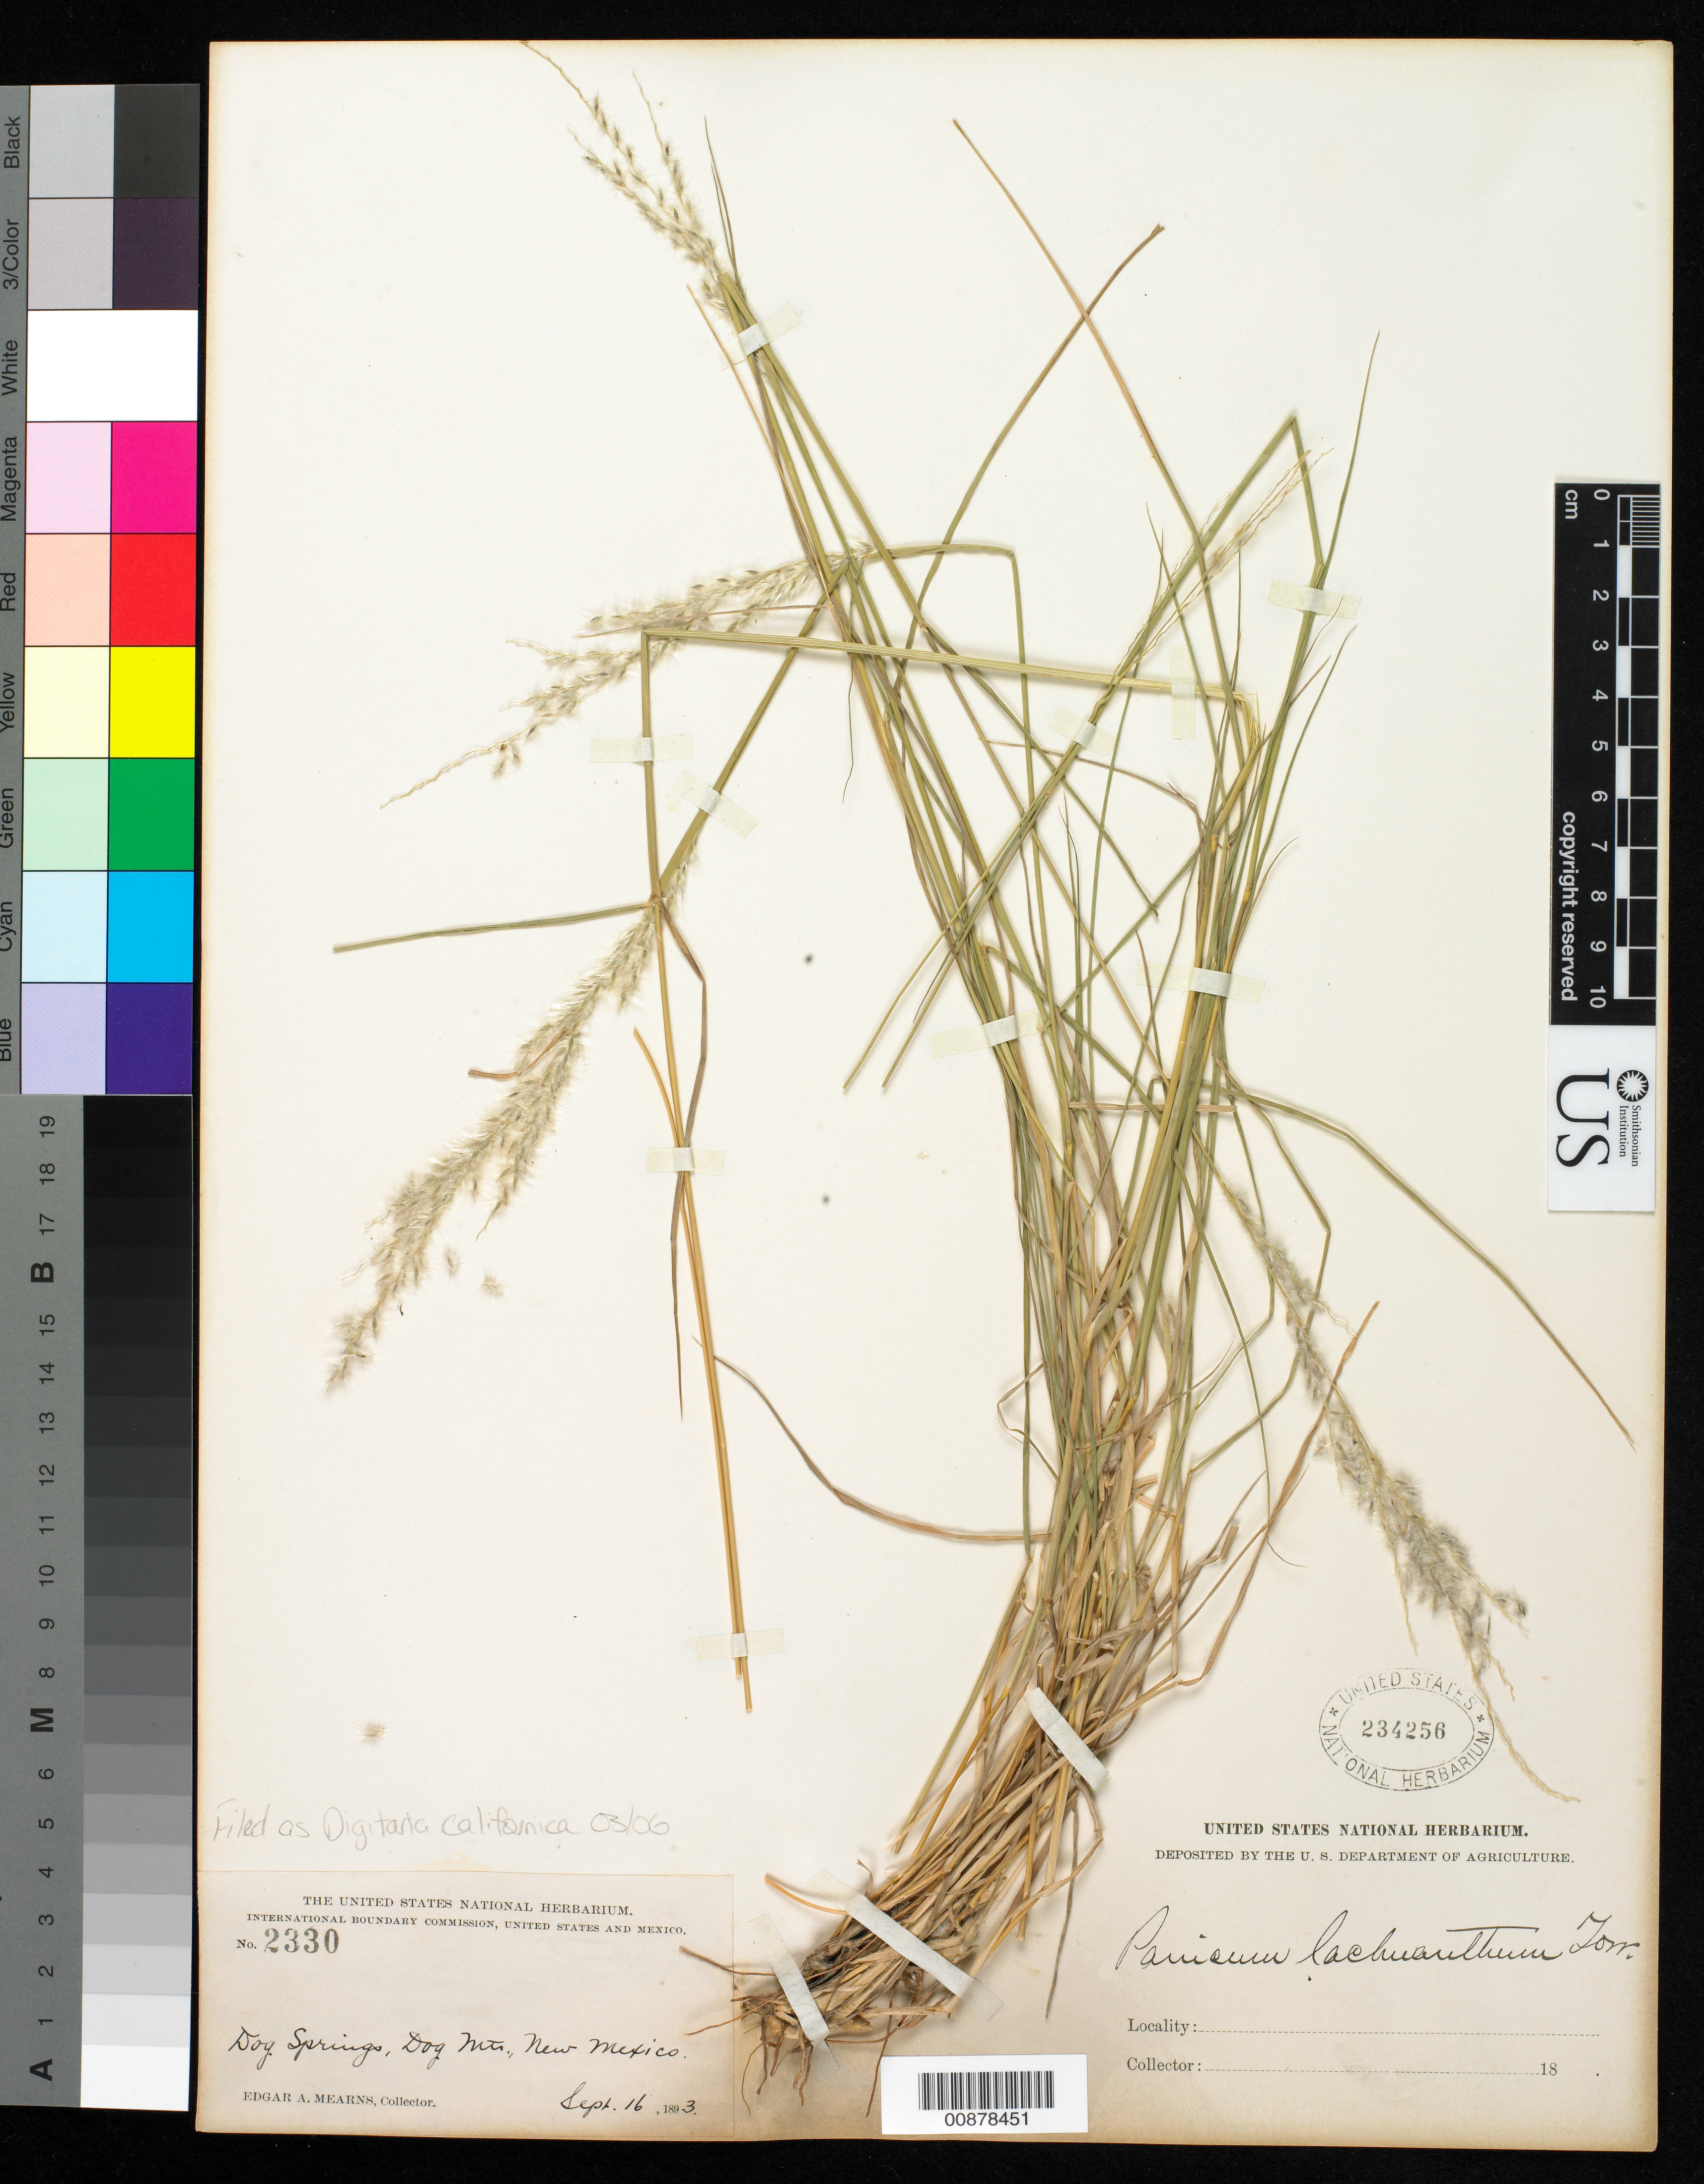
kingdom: Plantae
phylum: Tracheophyta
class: Liliopsida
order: Poales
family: Poaceae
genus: Digitaria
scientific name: Digitaria californica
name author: (Benth.) Henr.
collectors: E. A. Mearns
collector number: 2330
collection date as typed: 16 Sep 1893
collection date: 1893-09-16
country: United States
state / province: New Mexico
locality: Dog Spring, Dog Mts., New Mexico.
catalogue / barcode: US 234256